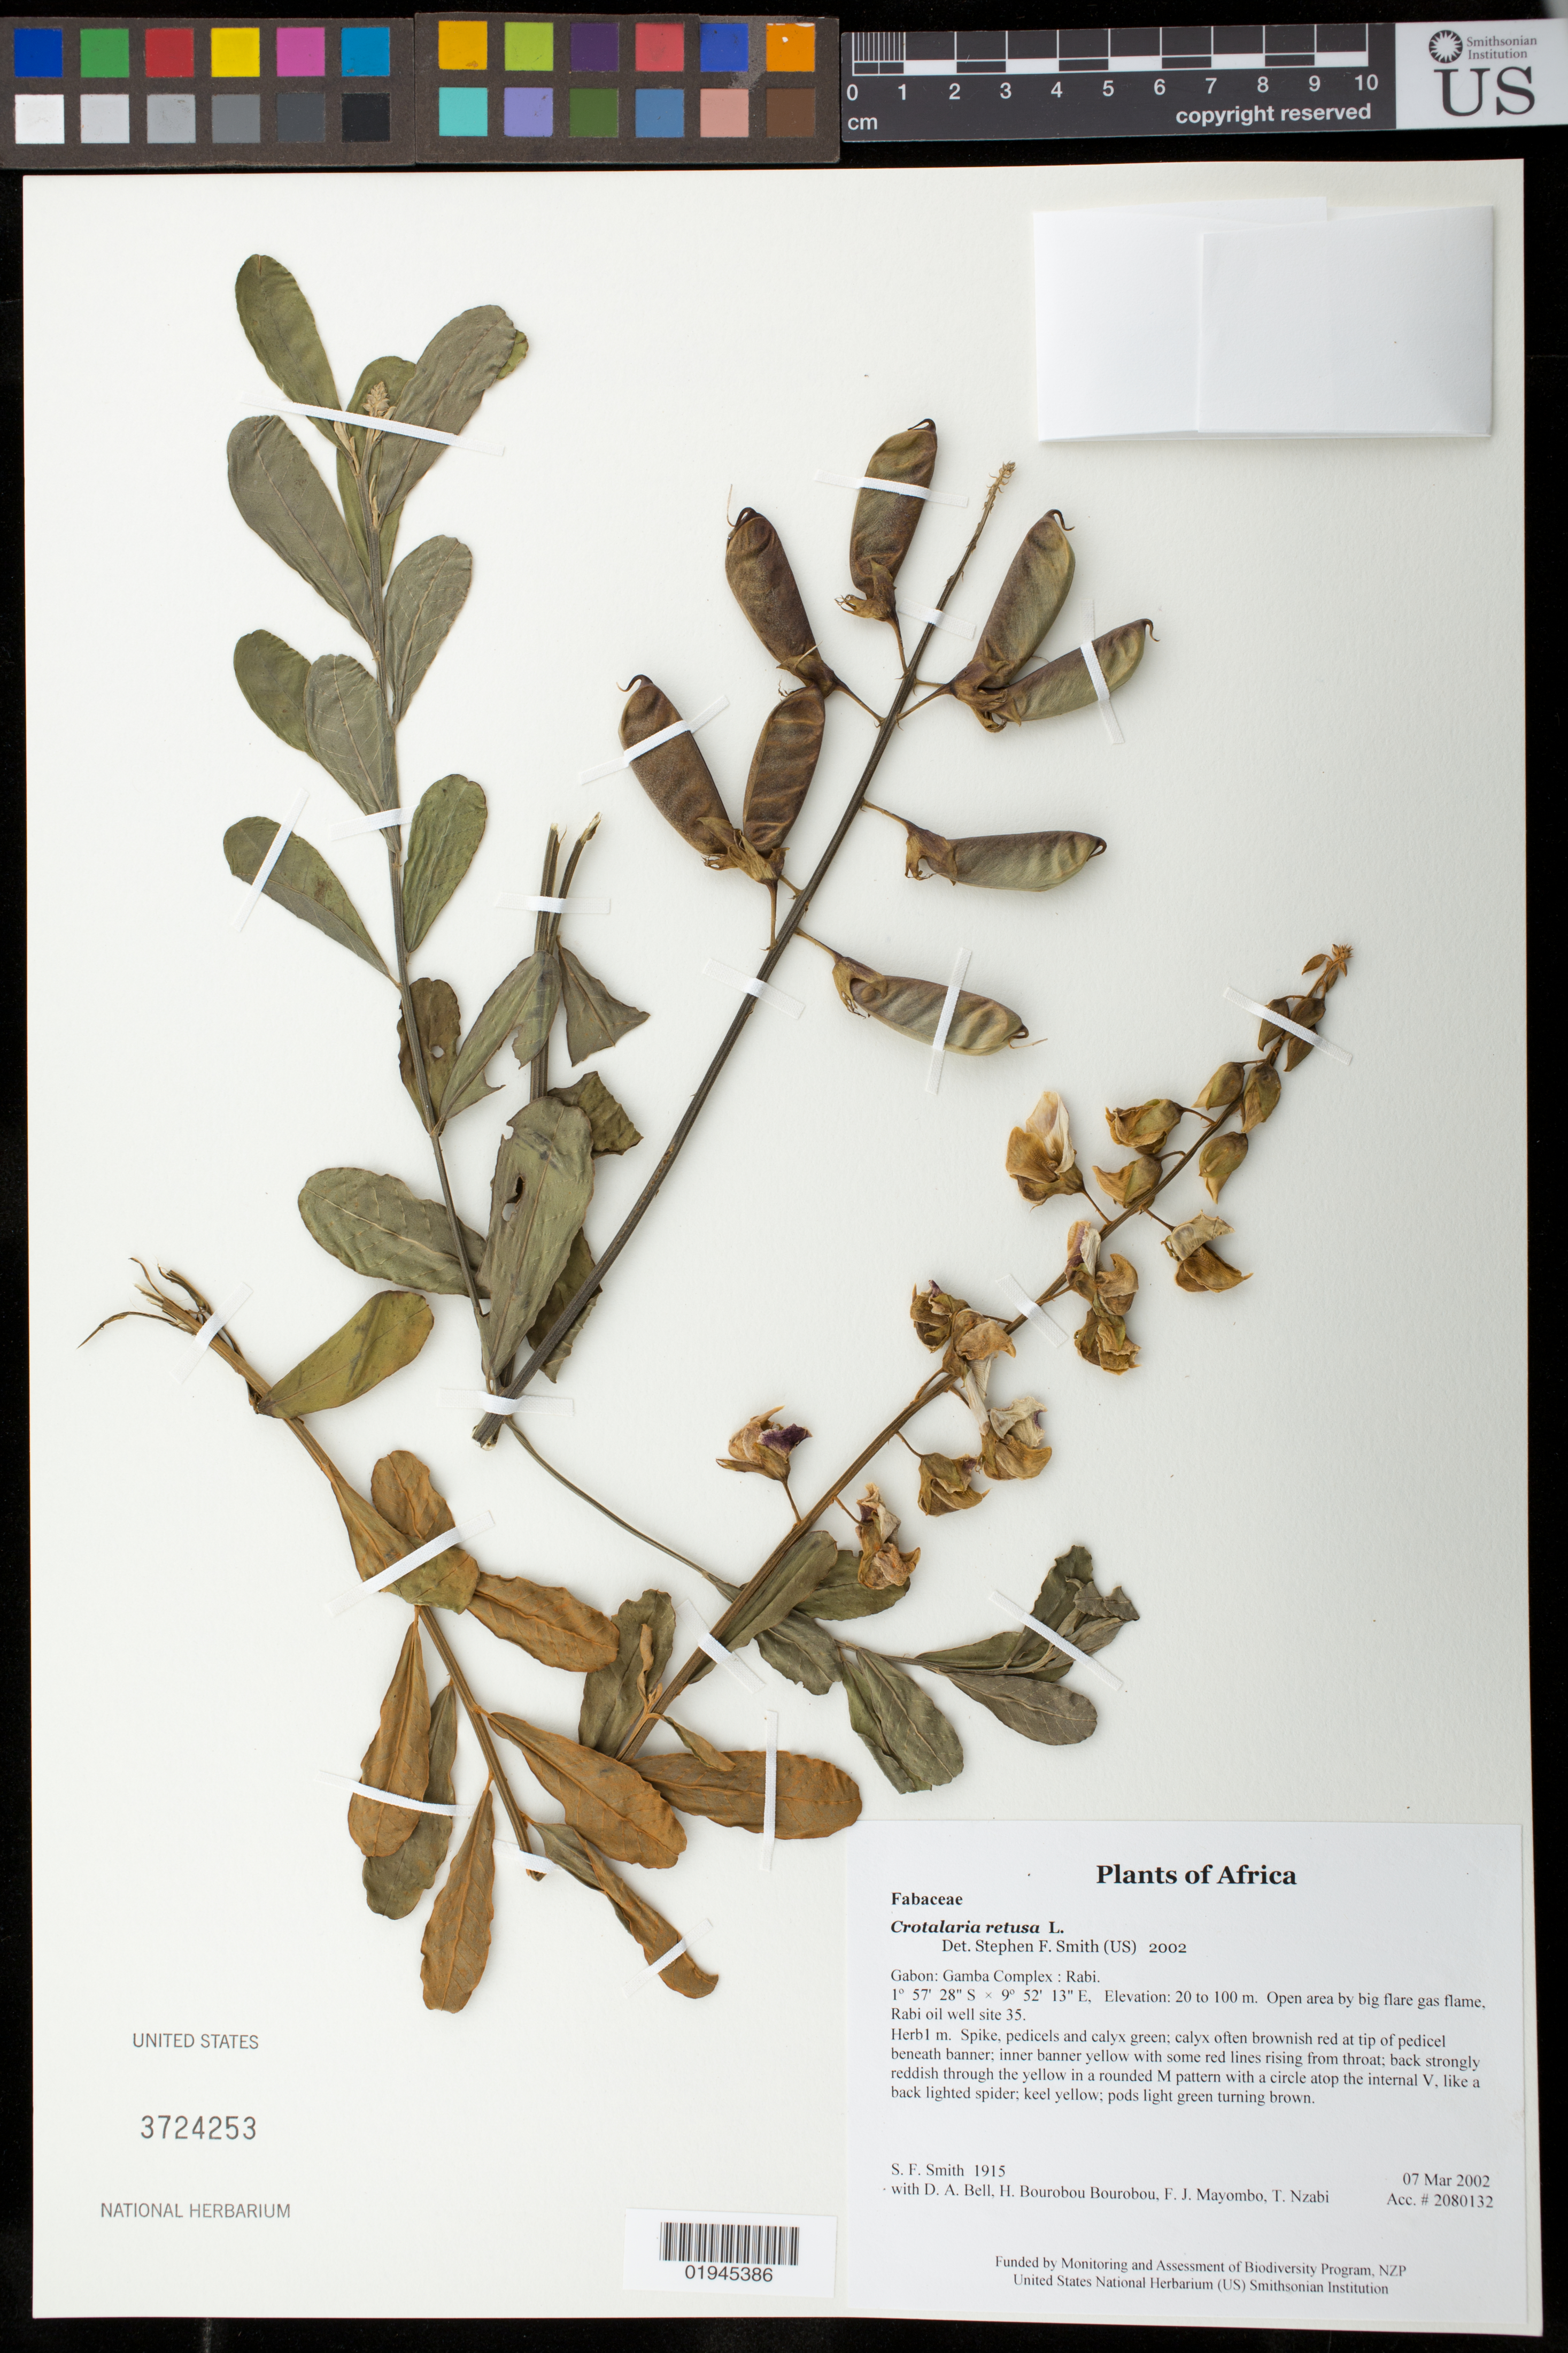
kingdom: Plantae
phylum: Tracheophyta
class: Magnoliopsida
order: Fabales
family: Fabaceae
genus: Crotalaria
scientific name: Crotalaria retusa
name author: L.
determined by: Smith, Stephen F., (US), NMNH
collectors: S.F. Smith, D. A. Bell, H. Bourobou Bourobou & F. J. Mayombo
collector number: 1915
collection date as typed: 07 Mar 2002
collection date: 2002-03-07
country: Gabon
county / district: Gamba Complex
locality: Rabi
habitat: Open area by big flare gas flame, Rabi oil well site 35.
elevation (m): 20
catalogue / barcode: US 3724253